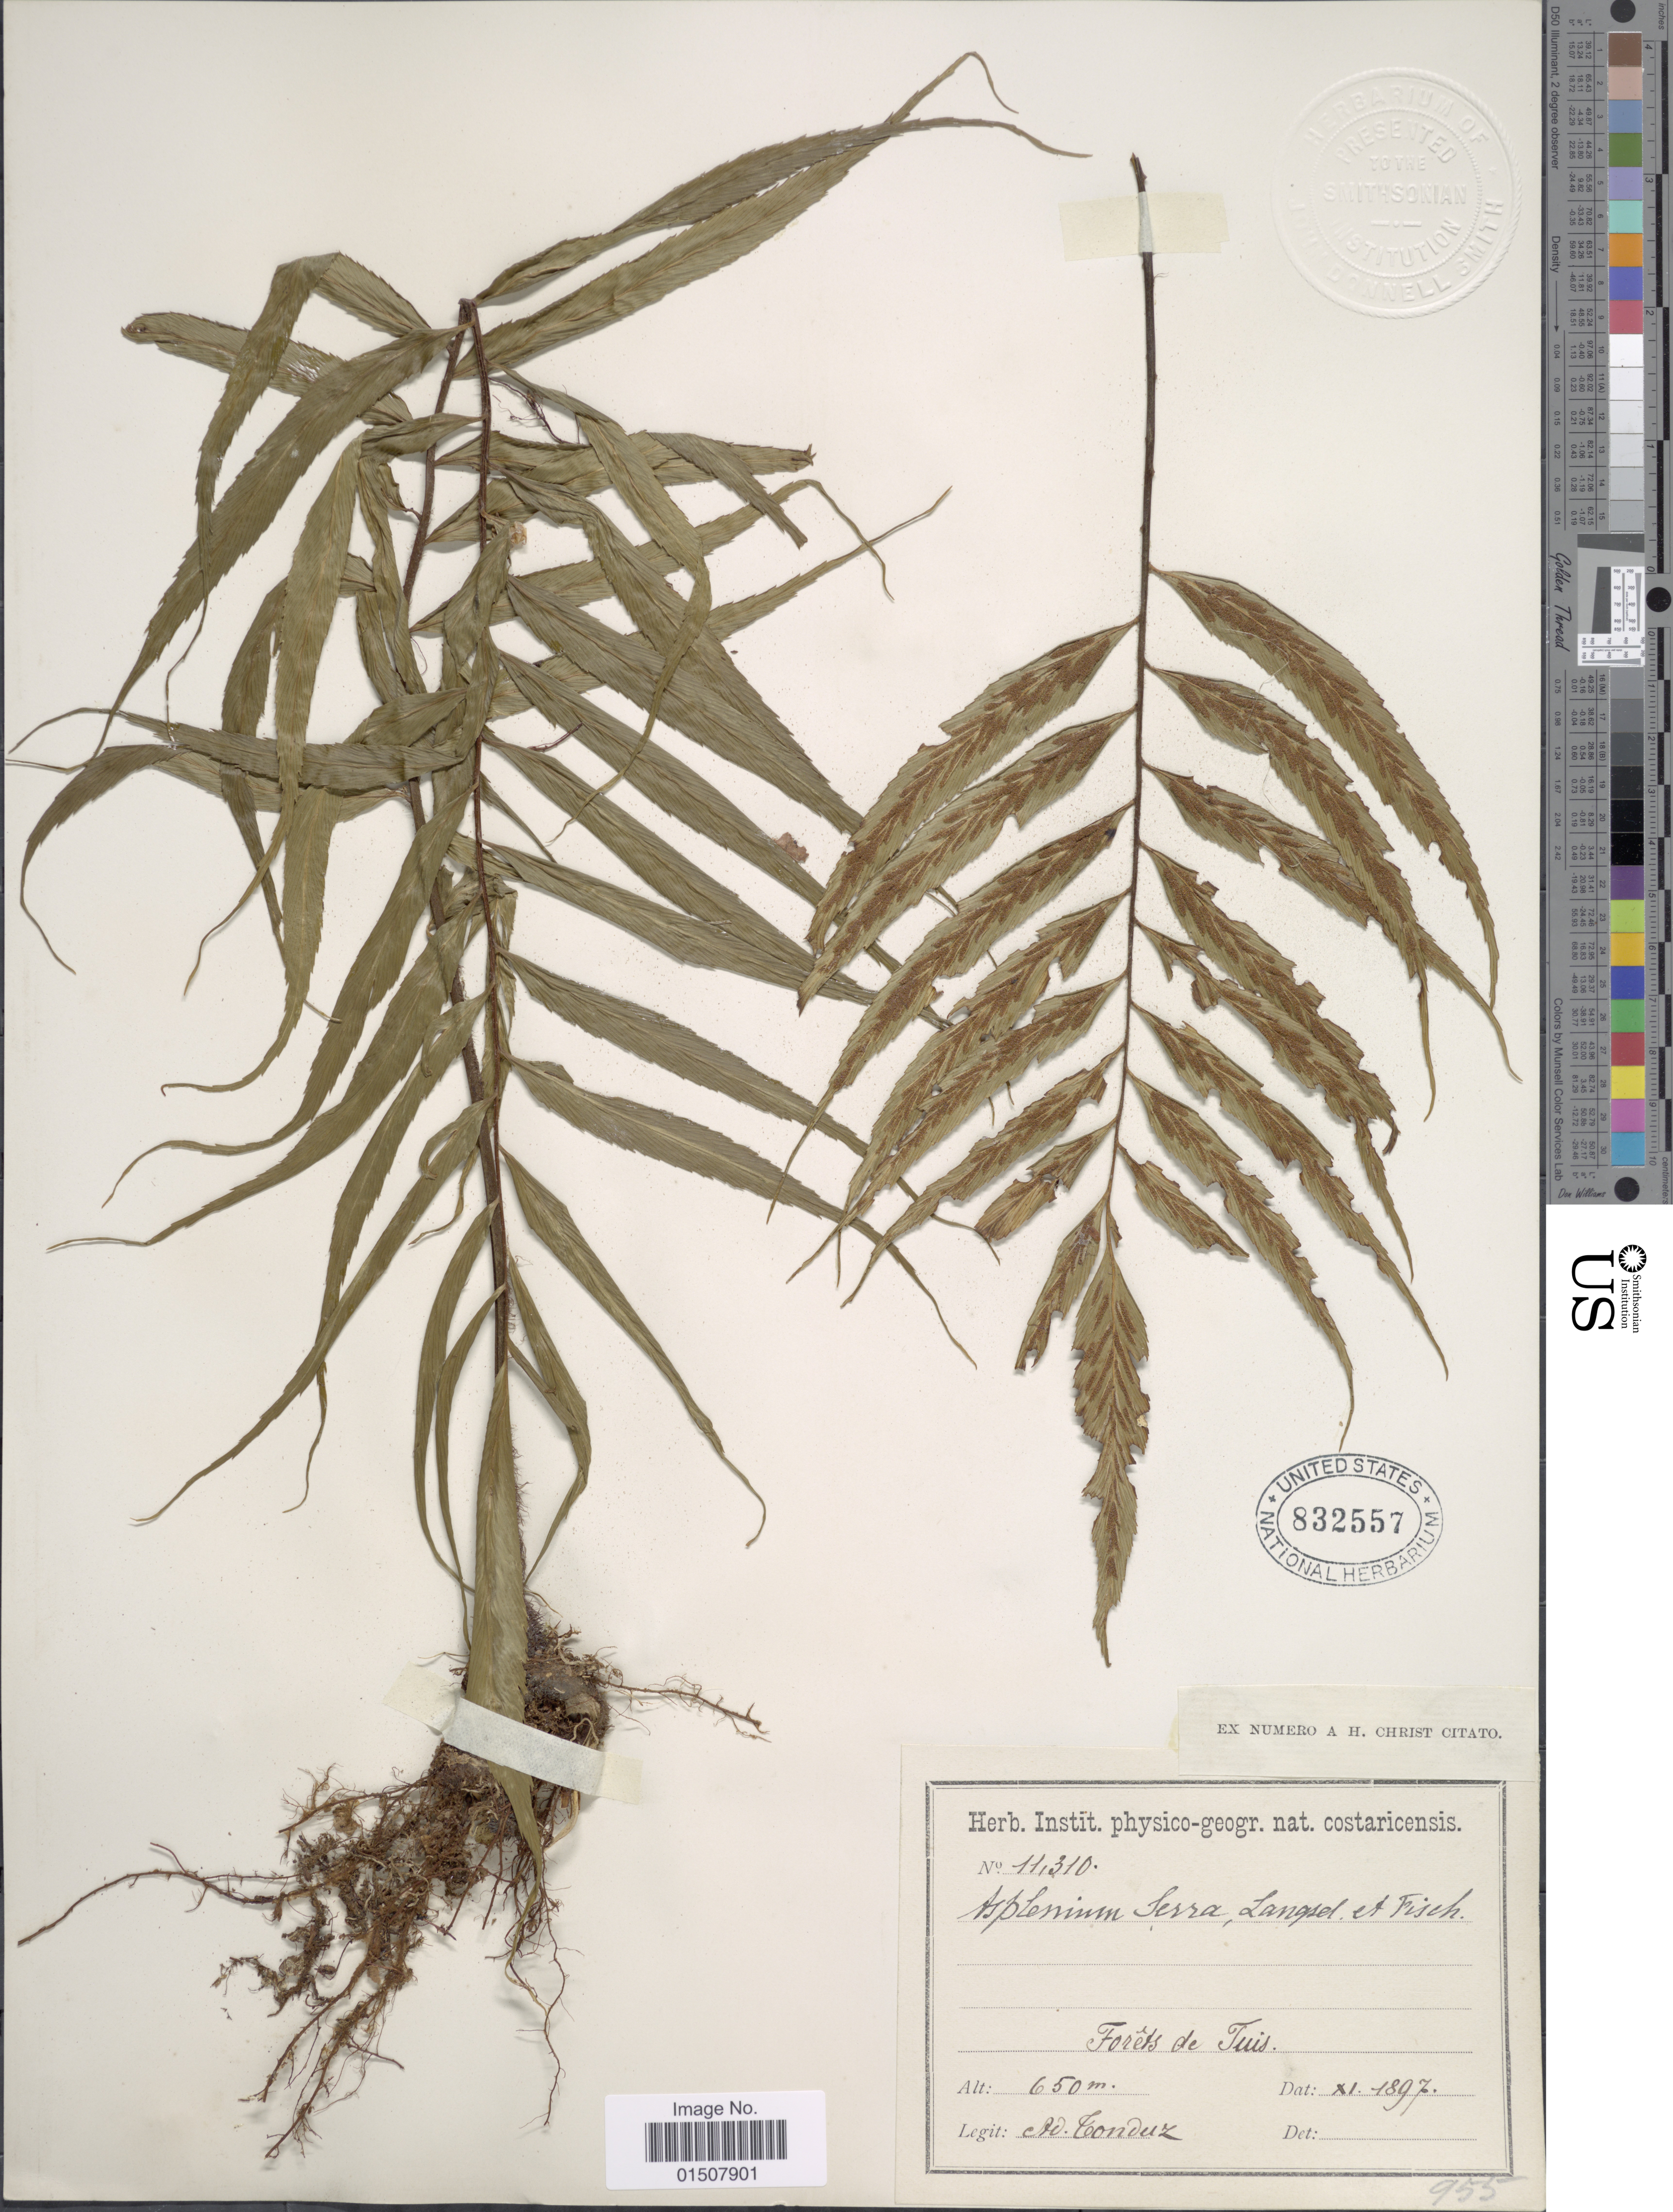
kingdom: Plantae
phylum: Tracheophyta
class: Polypodiopsida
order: Polypodiales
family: Aspleniaceae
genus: Asplenium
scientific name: Asplenium serra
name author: Langsd. & Fisch.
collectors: A. Tonduz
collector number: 11310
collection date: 1897-11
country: Costa Rica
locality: Forets de Tuis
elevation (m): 650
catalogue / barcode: US 832557